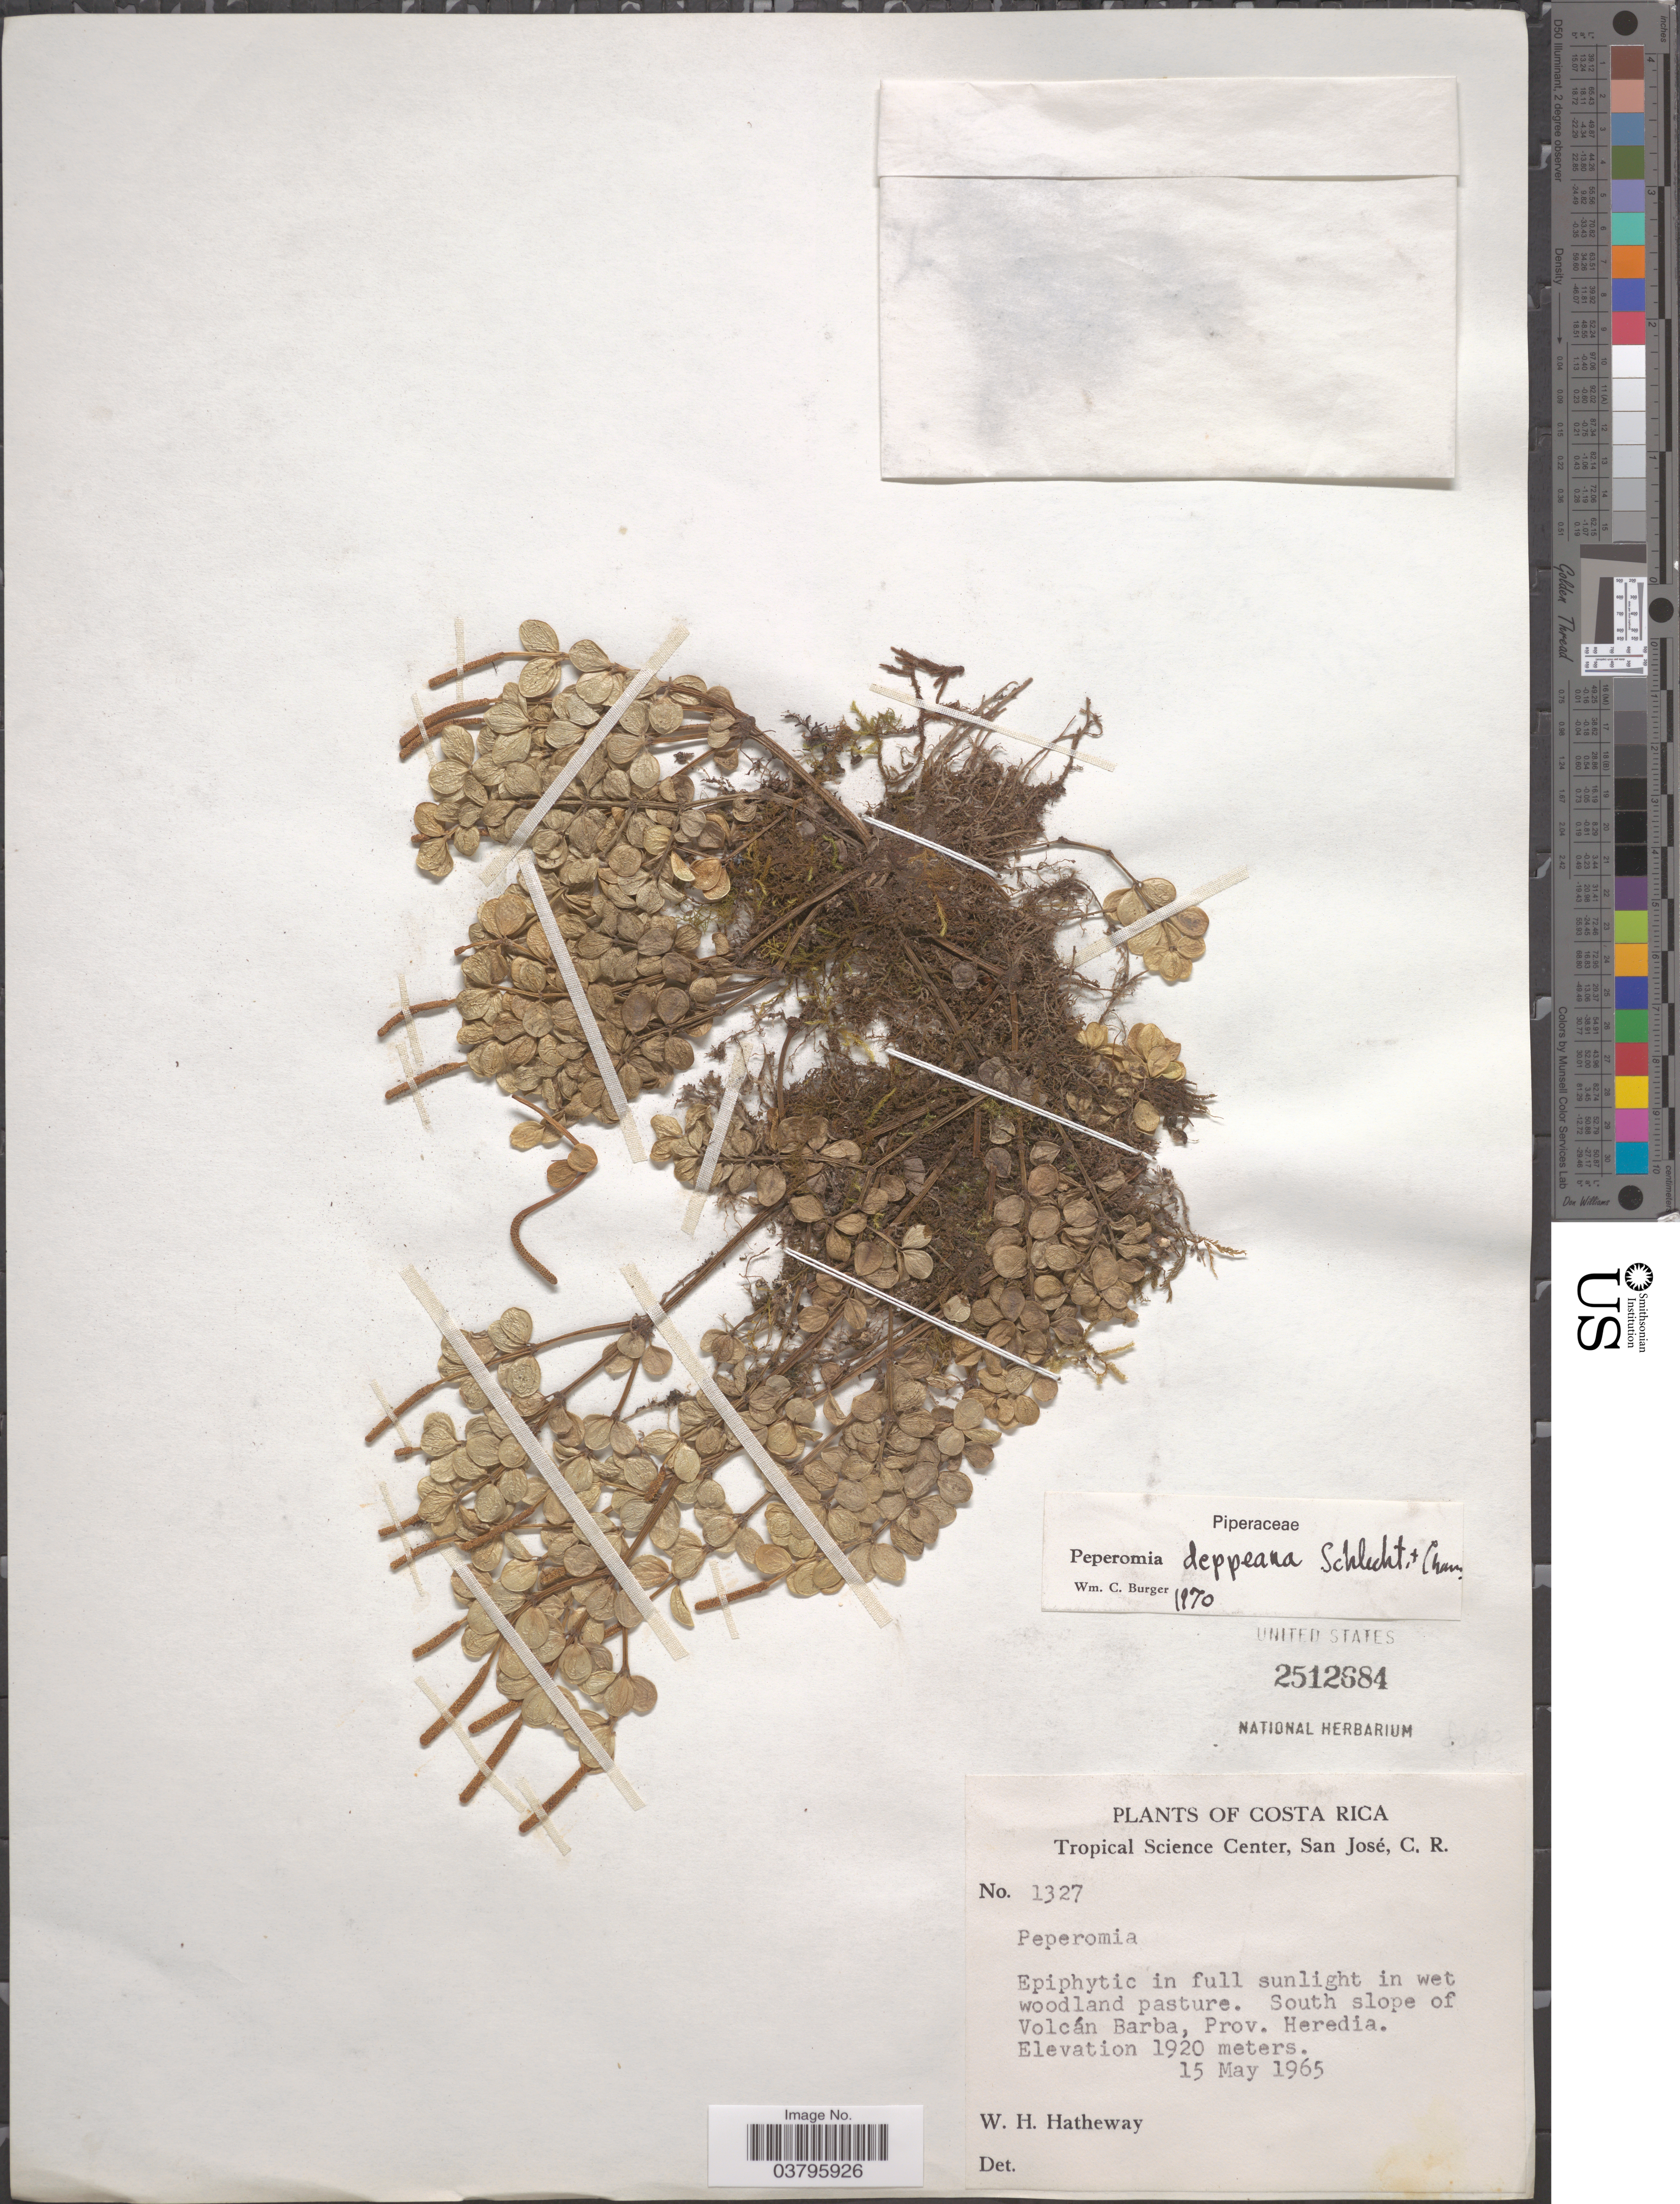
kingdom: Plantae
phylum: Tracheophyta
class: Magnoliopsida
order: Piperales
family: Piperaceae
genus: Peperomia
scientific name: Peperomia deppeana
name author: Schltdl. & Cham.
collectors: W. H. Hatheway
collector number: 1327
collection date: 1965-05-15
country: Costa Rica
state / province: Heredia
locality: South slope of Volcán Barba.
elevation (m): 1920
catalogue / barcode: US 2512684